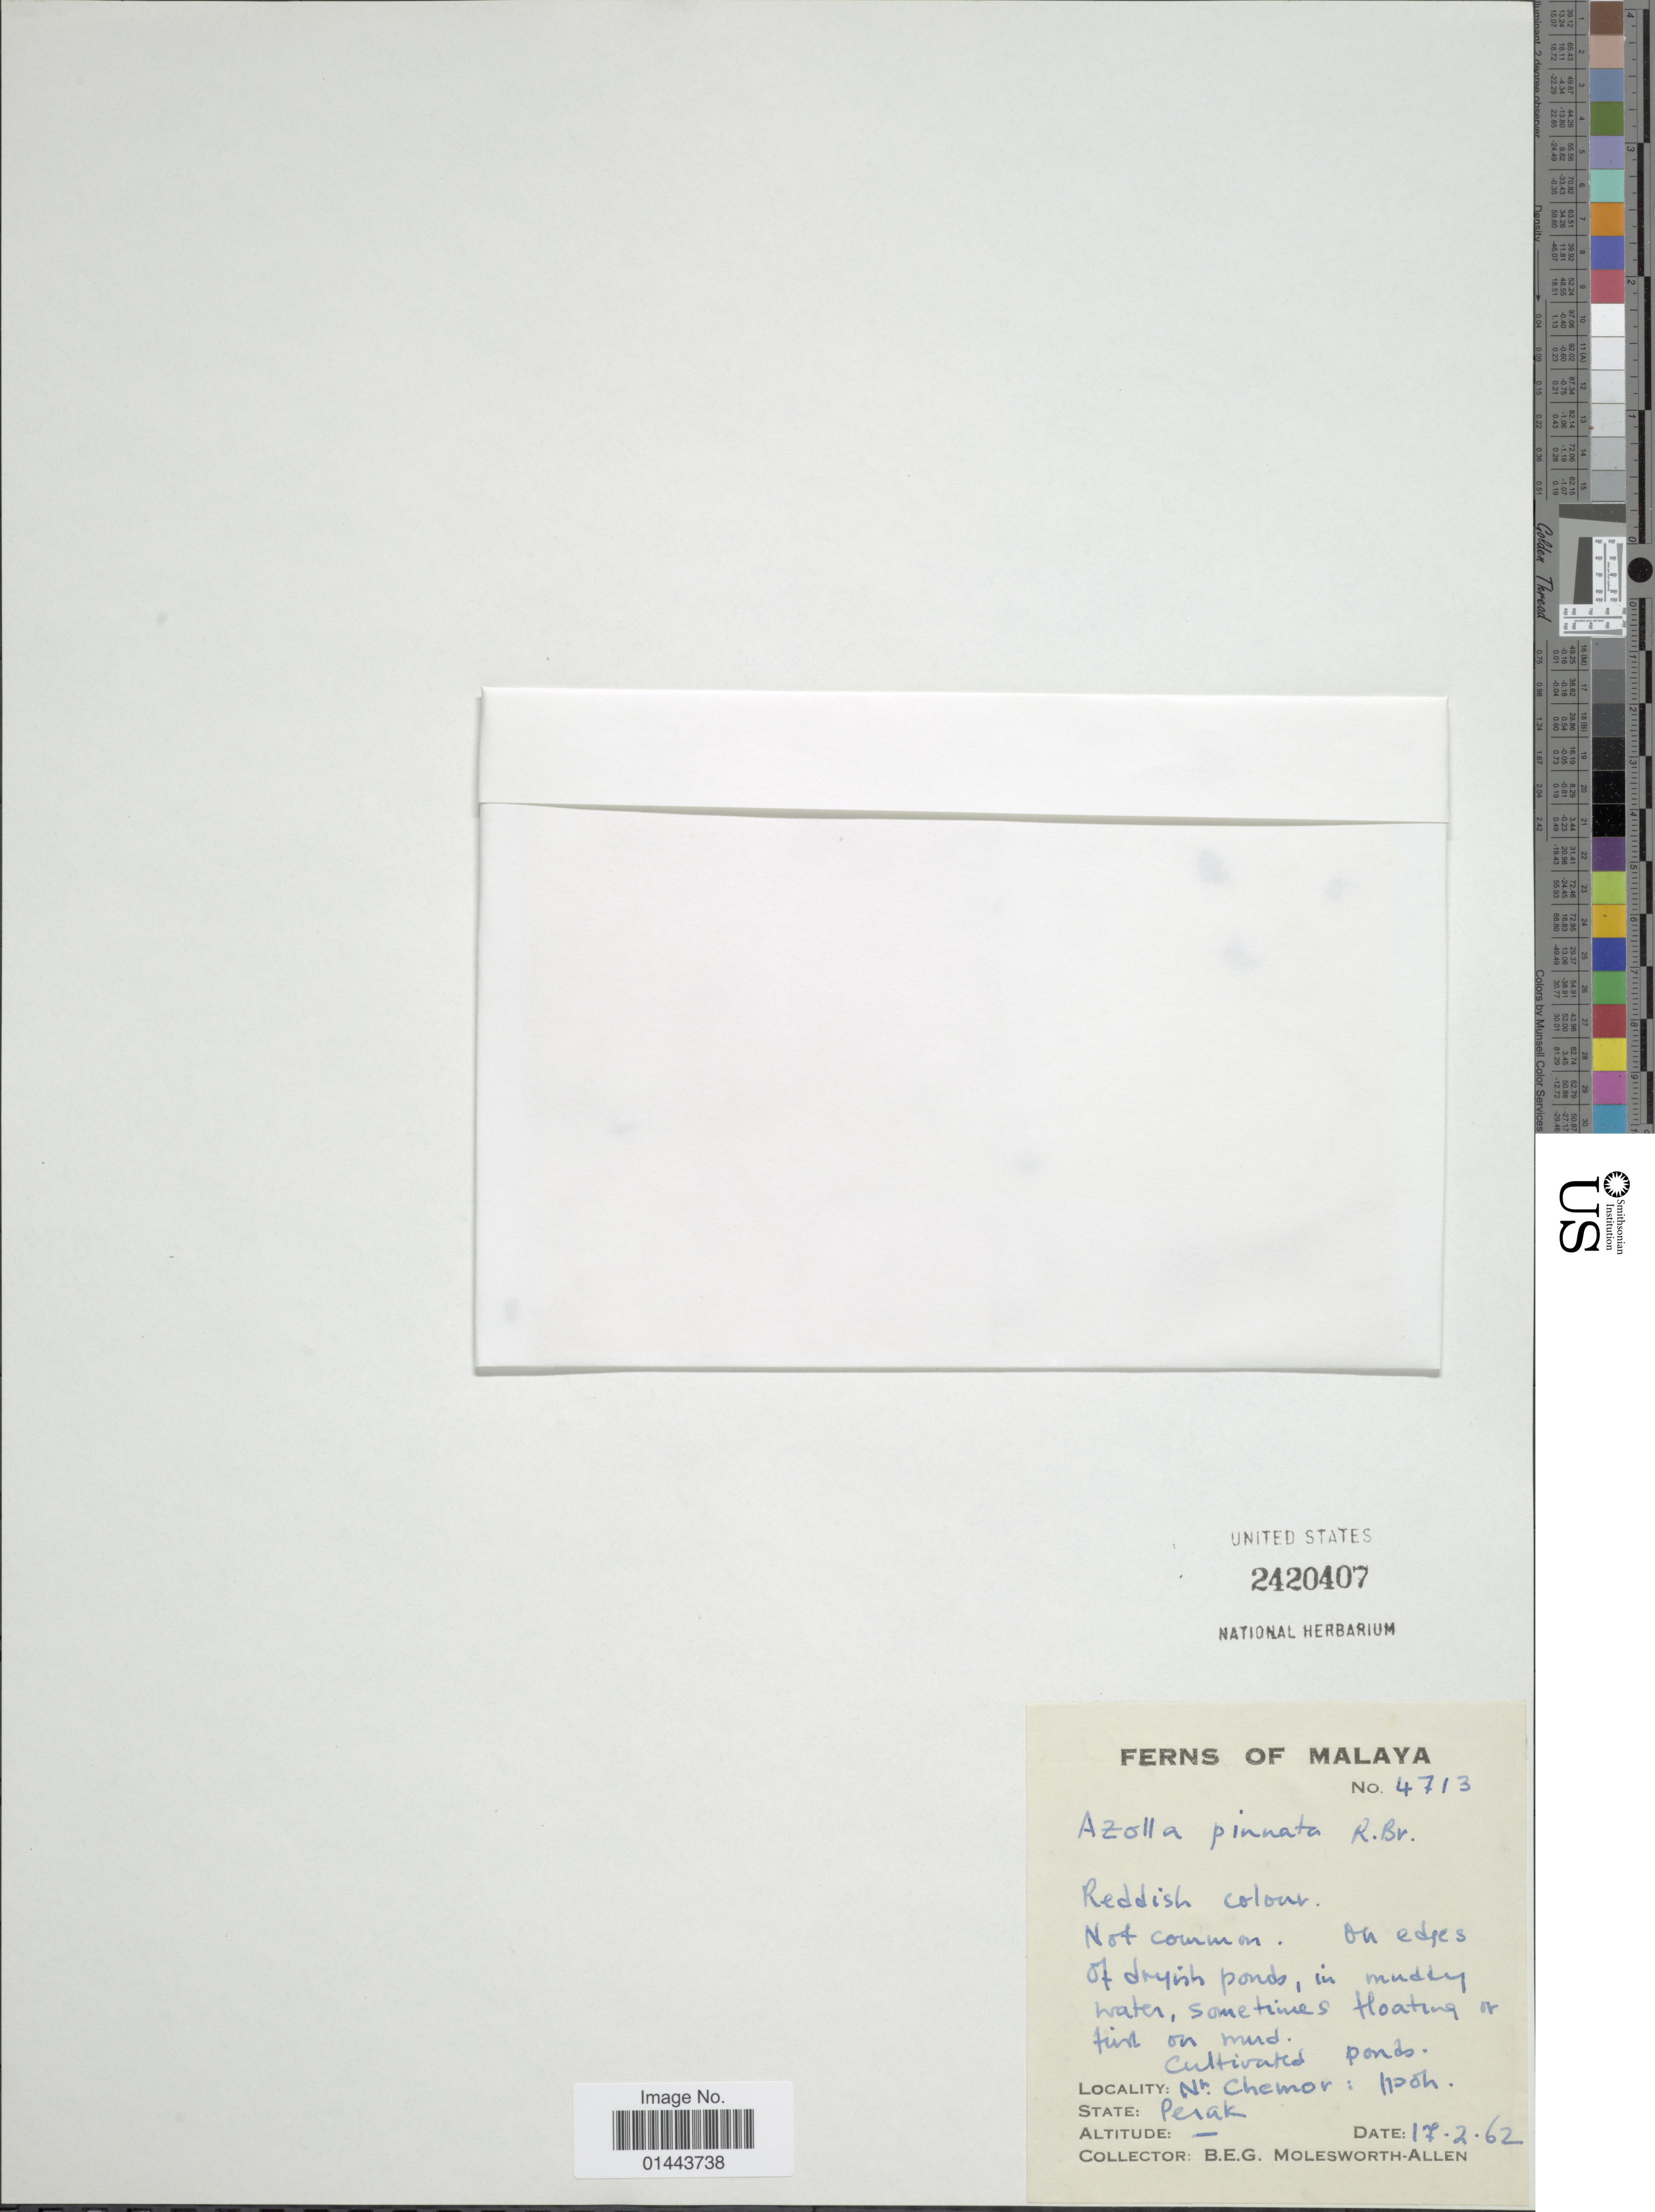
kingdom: Plantae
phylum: Tracheophyta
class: Polypodiopsida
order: Salviniales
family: Salviniaceae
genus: Azolla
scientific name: Azolla pinnata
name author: R. Br.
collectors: B. E. G. Molesworth-Allen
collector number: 4713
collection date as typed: Transcribed d/m/y: 17/2/62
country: Malaysia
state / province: Perak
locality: On edges of dryish ponds, in muddy water, sometimes floating or just on mud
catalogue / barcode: US 2420407